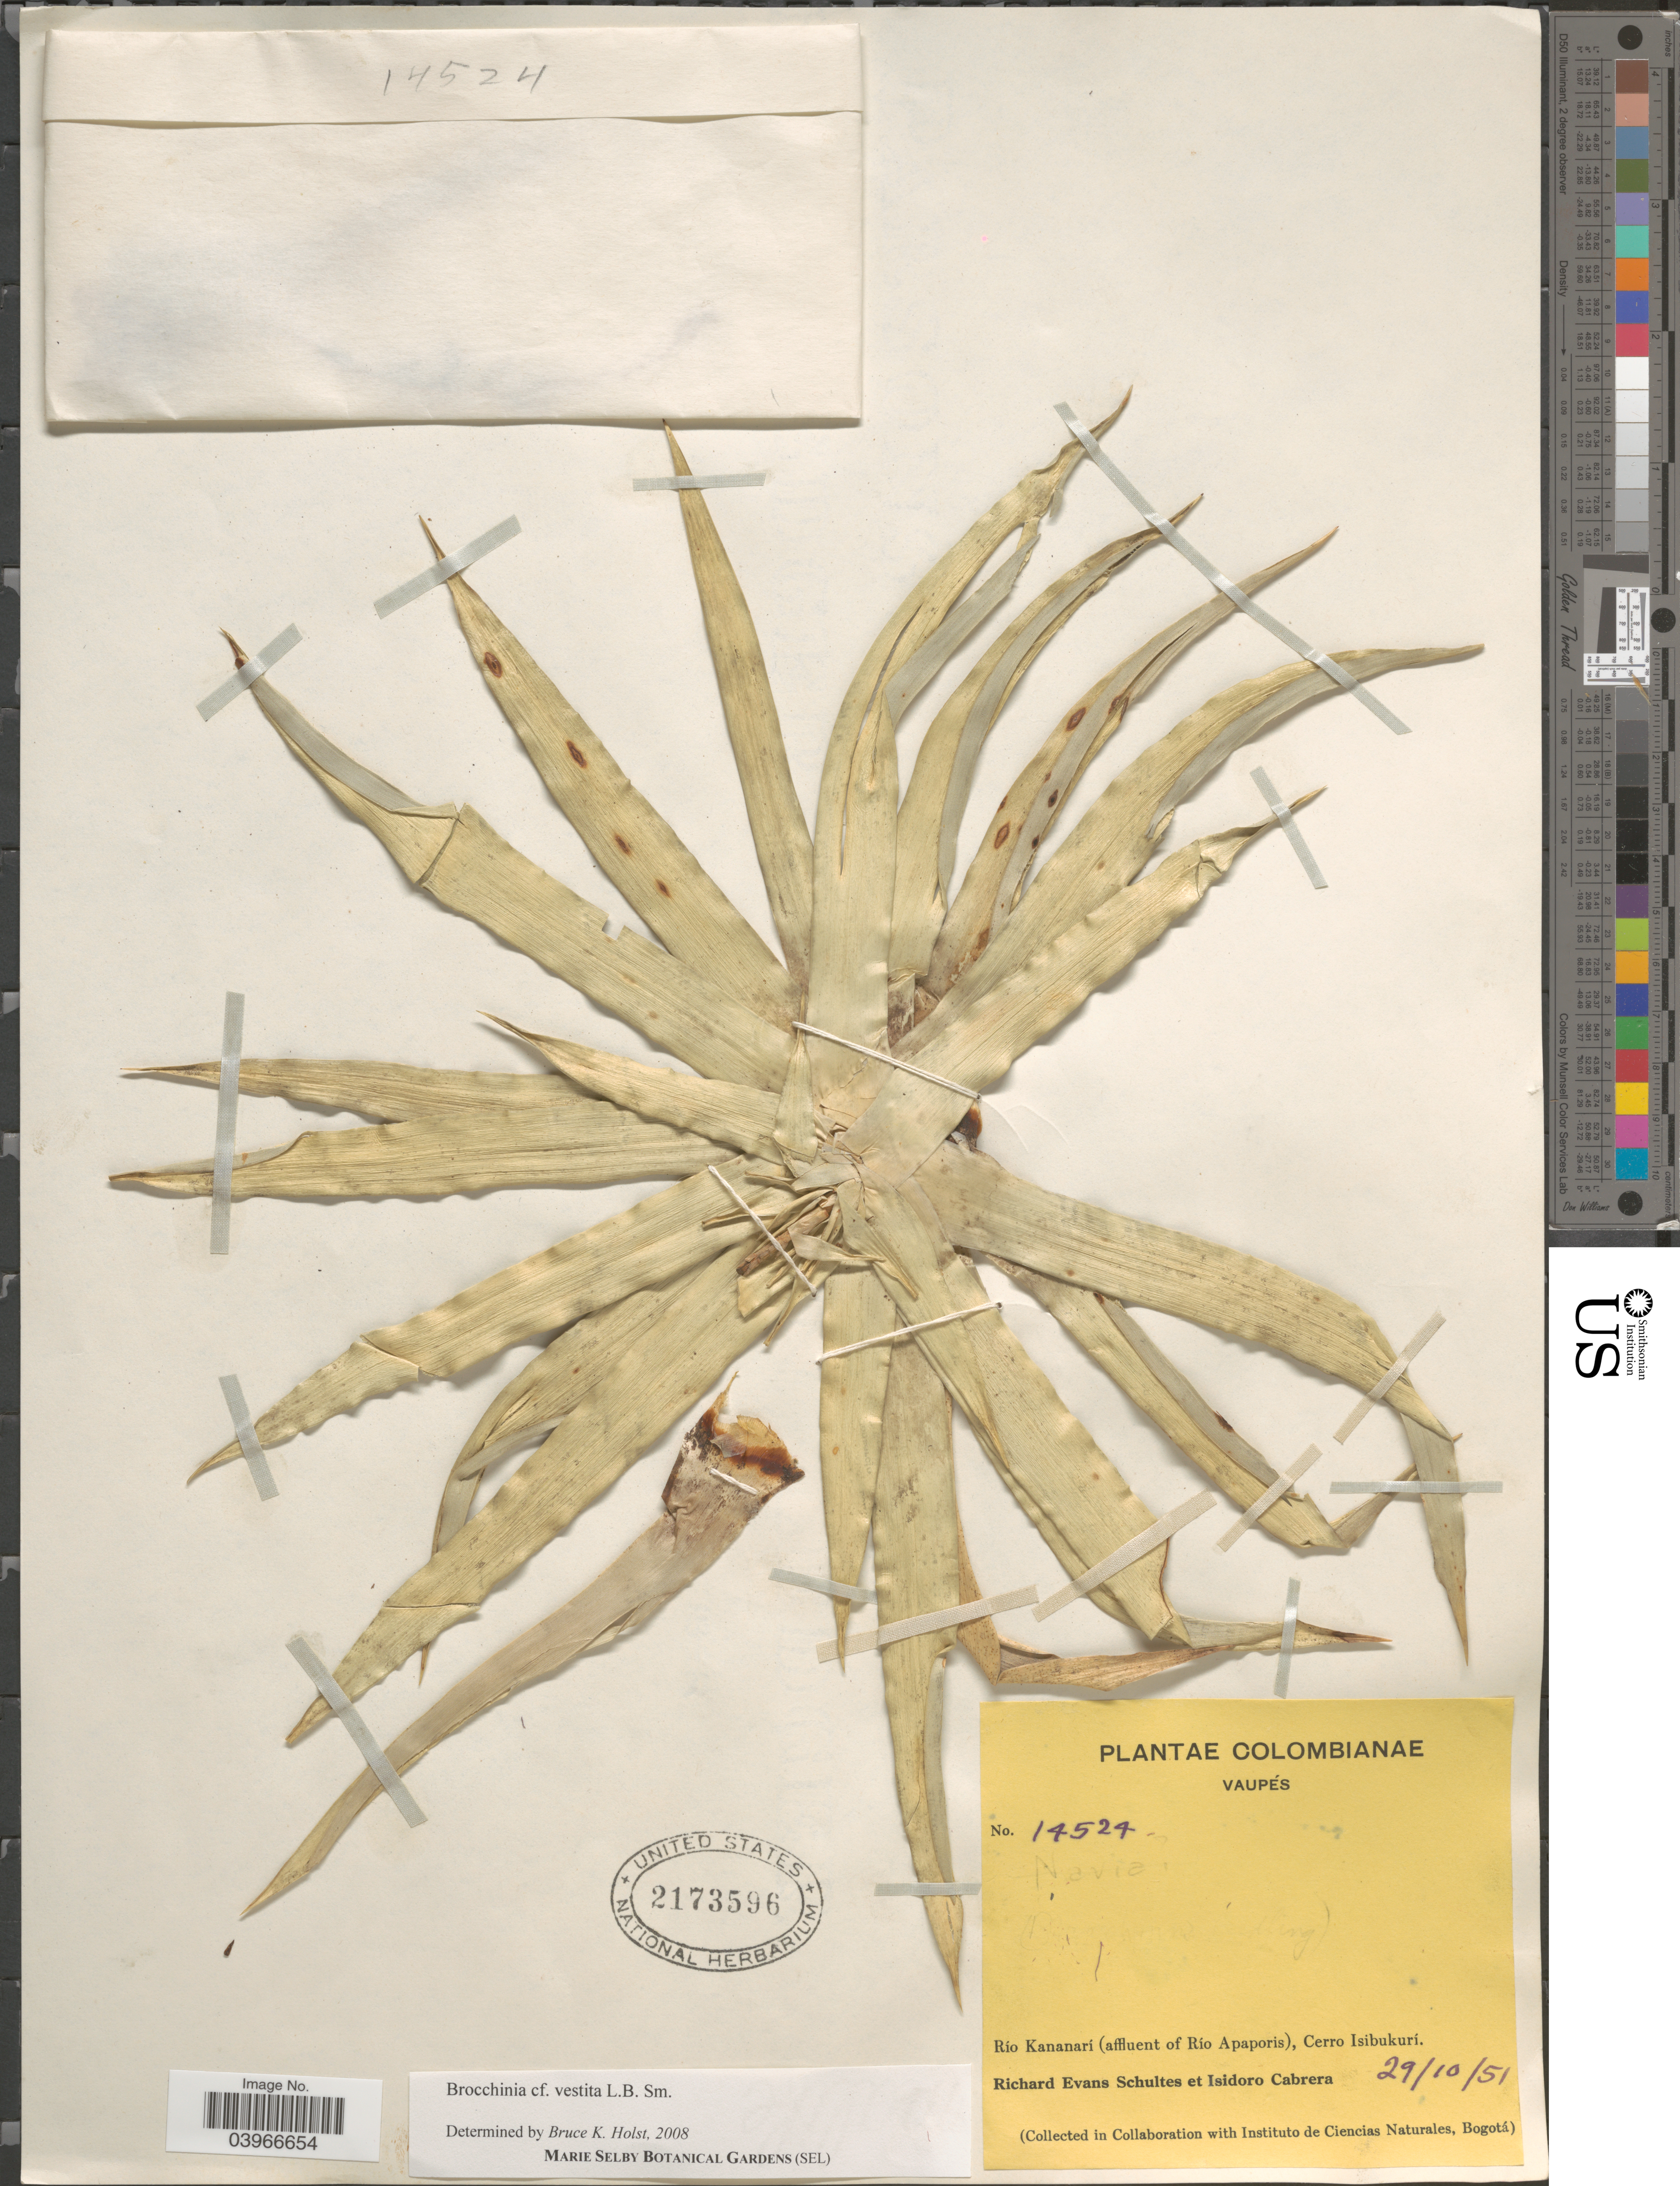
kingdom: Plantae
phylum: Tracheophyta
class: Liliopsida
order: Poales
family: Bromeliaceae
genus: Brocchinia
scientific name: Brocchinia vestita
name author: L.B. Sm.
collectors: R. E. Schultes & I. Cabrera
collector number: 14524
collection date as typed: Transcribed d/m/y: 29/10/51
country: Colombia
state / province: Vaupés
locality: Río Kananarí (affluent of Río Apaporis), Cerro Isibukurí.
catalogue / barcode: US 2173596